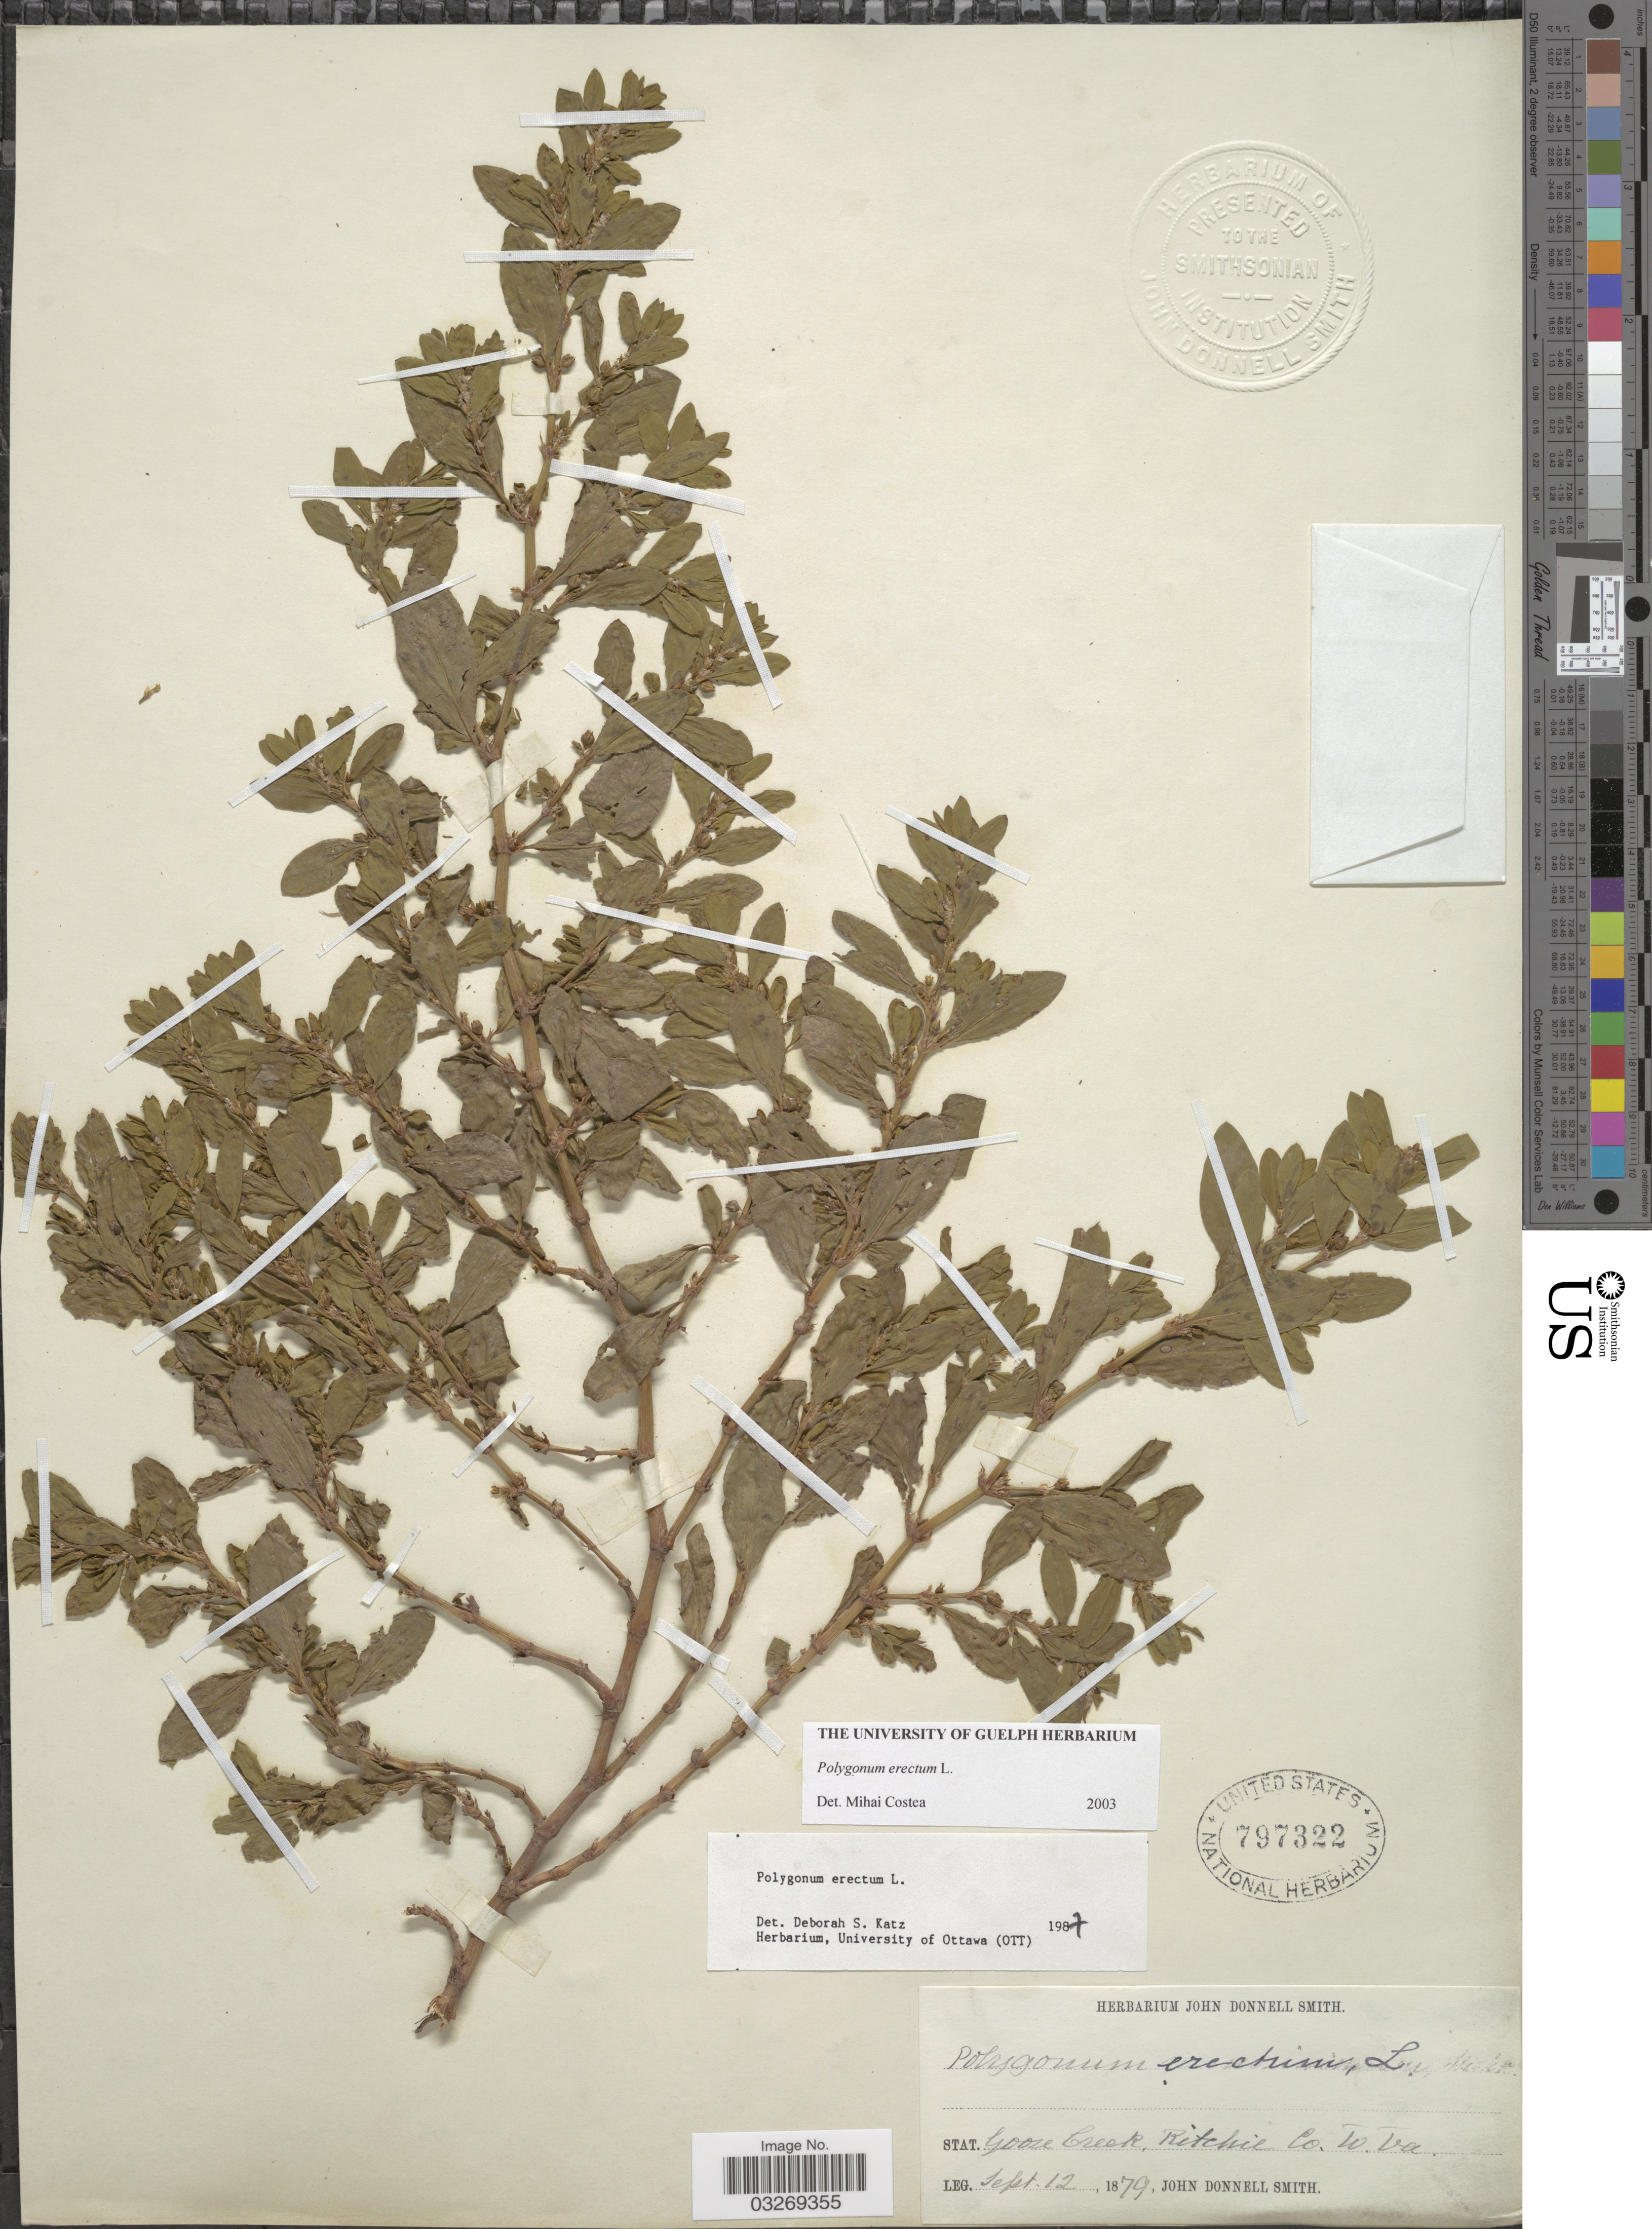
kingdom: Plantae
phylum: Tracheophyta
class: Magnoliopsida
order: Caryophyllales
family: Polygonaceae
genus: Polygonum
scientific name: Polygonum erectum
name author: L.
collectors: J. Donnell Smith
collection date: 1879-09-12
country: United States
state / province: West Virginia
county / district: Ritchie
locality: Stat. Goose Creek, Ritchie Co.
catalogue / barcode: US 797322